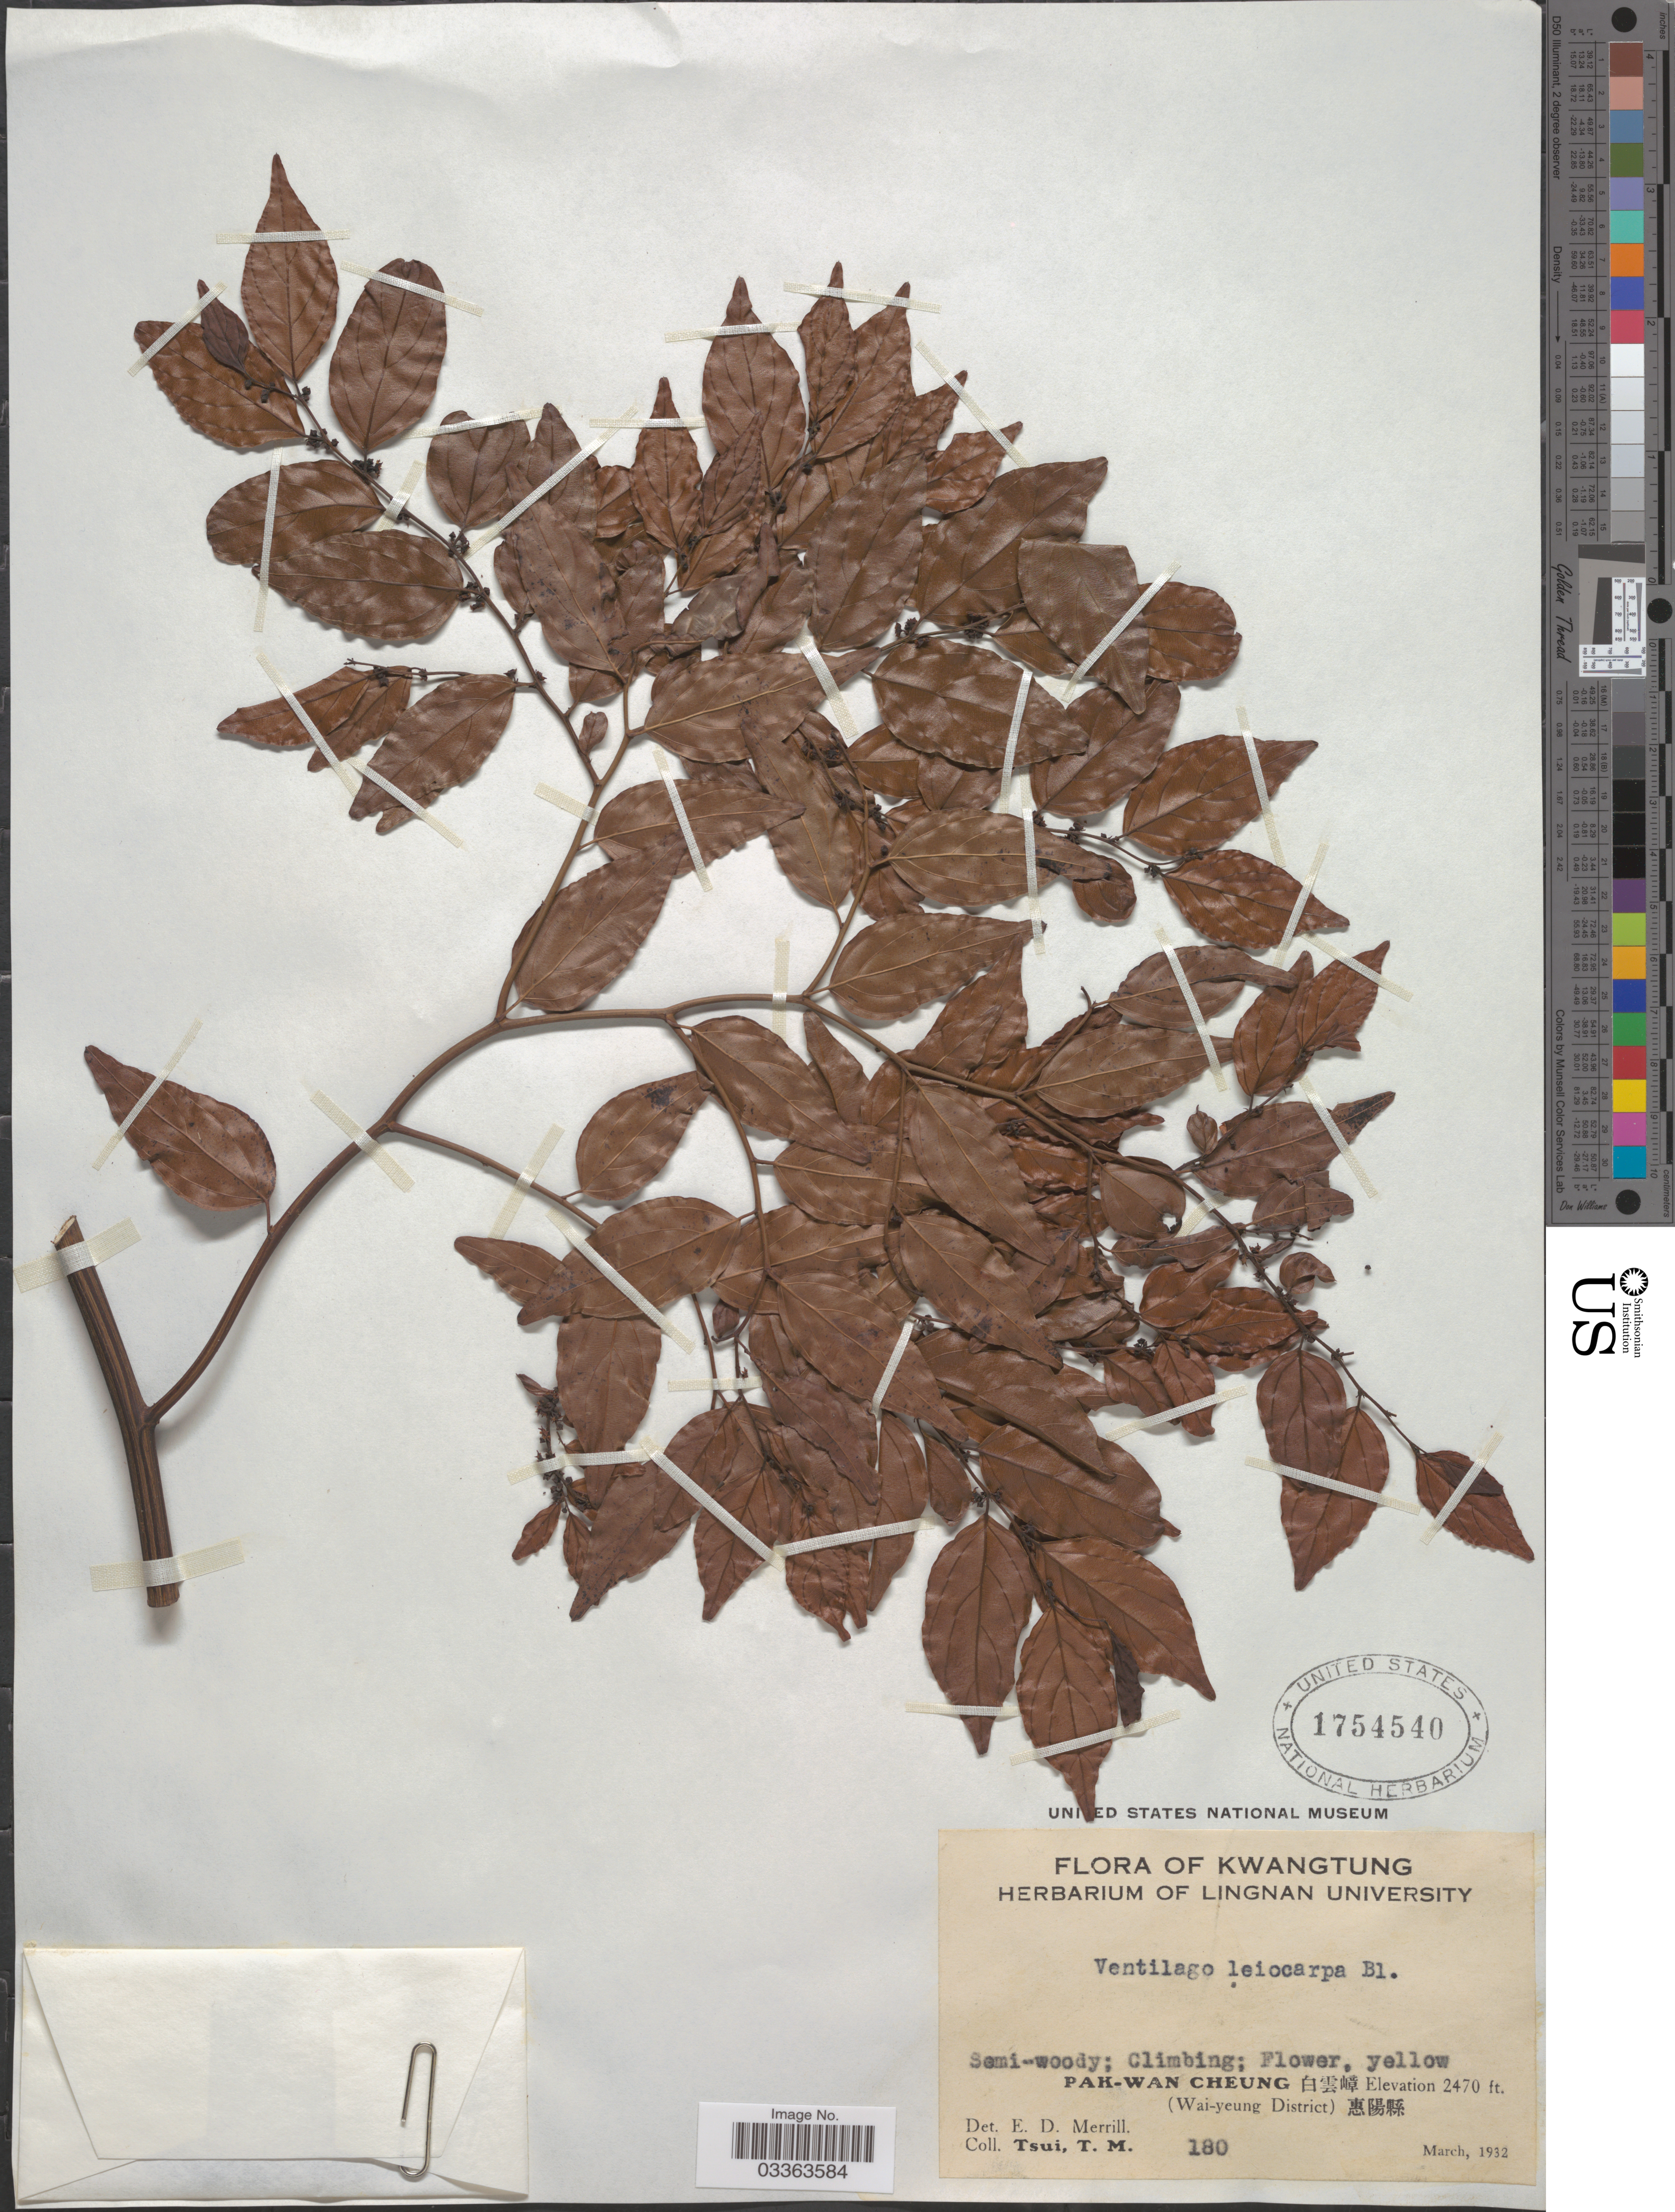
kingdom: Plantae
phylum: Tracheophyta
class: Magnoliopsida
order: Rosales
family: Rhamnaceae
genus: Ventilago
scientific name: Ventilago leiocarpa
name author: Benth.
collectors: T. Tsui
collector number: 180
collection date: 1932-03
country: China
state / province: Guangdong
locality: Kwangtung. Pak-Wan Cheung X. (Wai-yeung District) X.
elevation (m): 753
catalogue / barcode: US 1754540